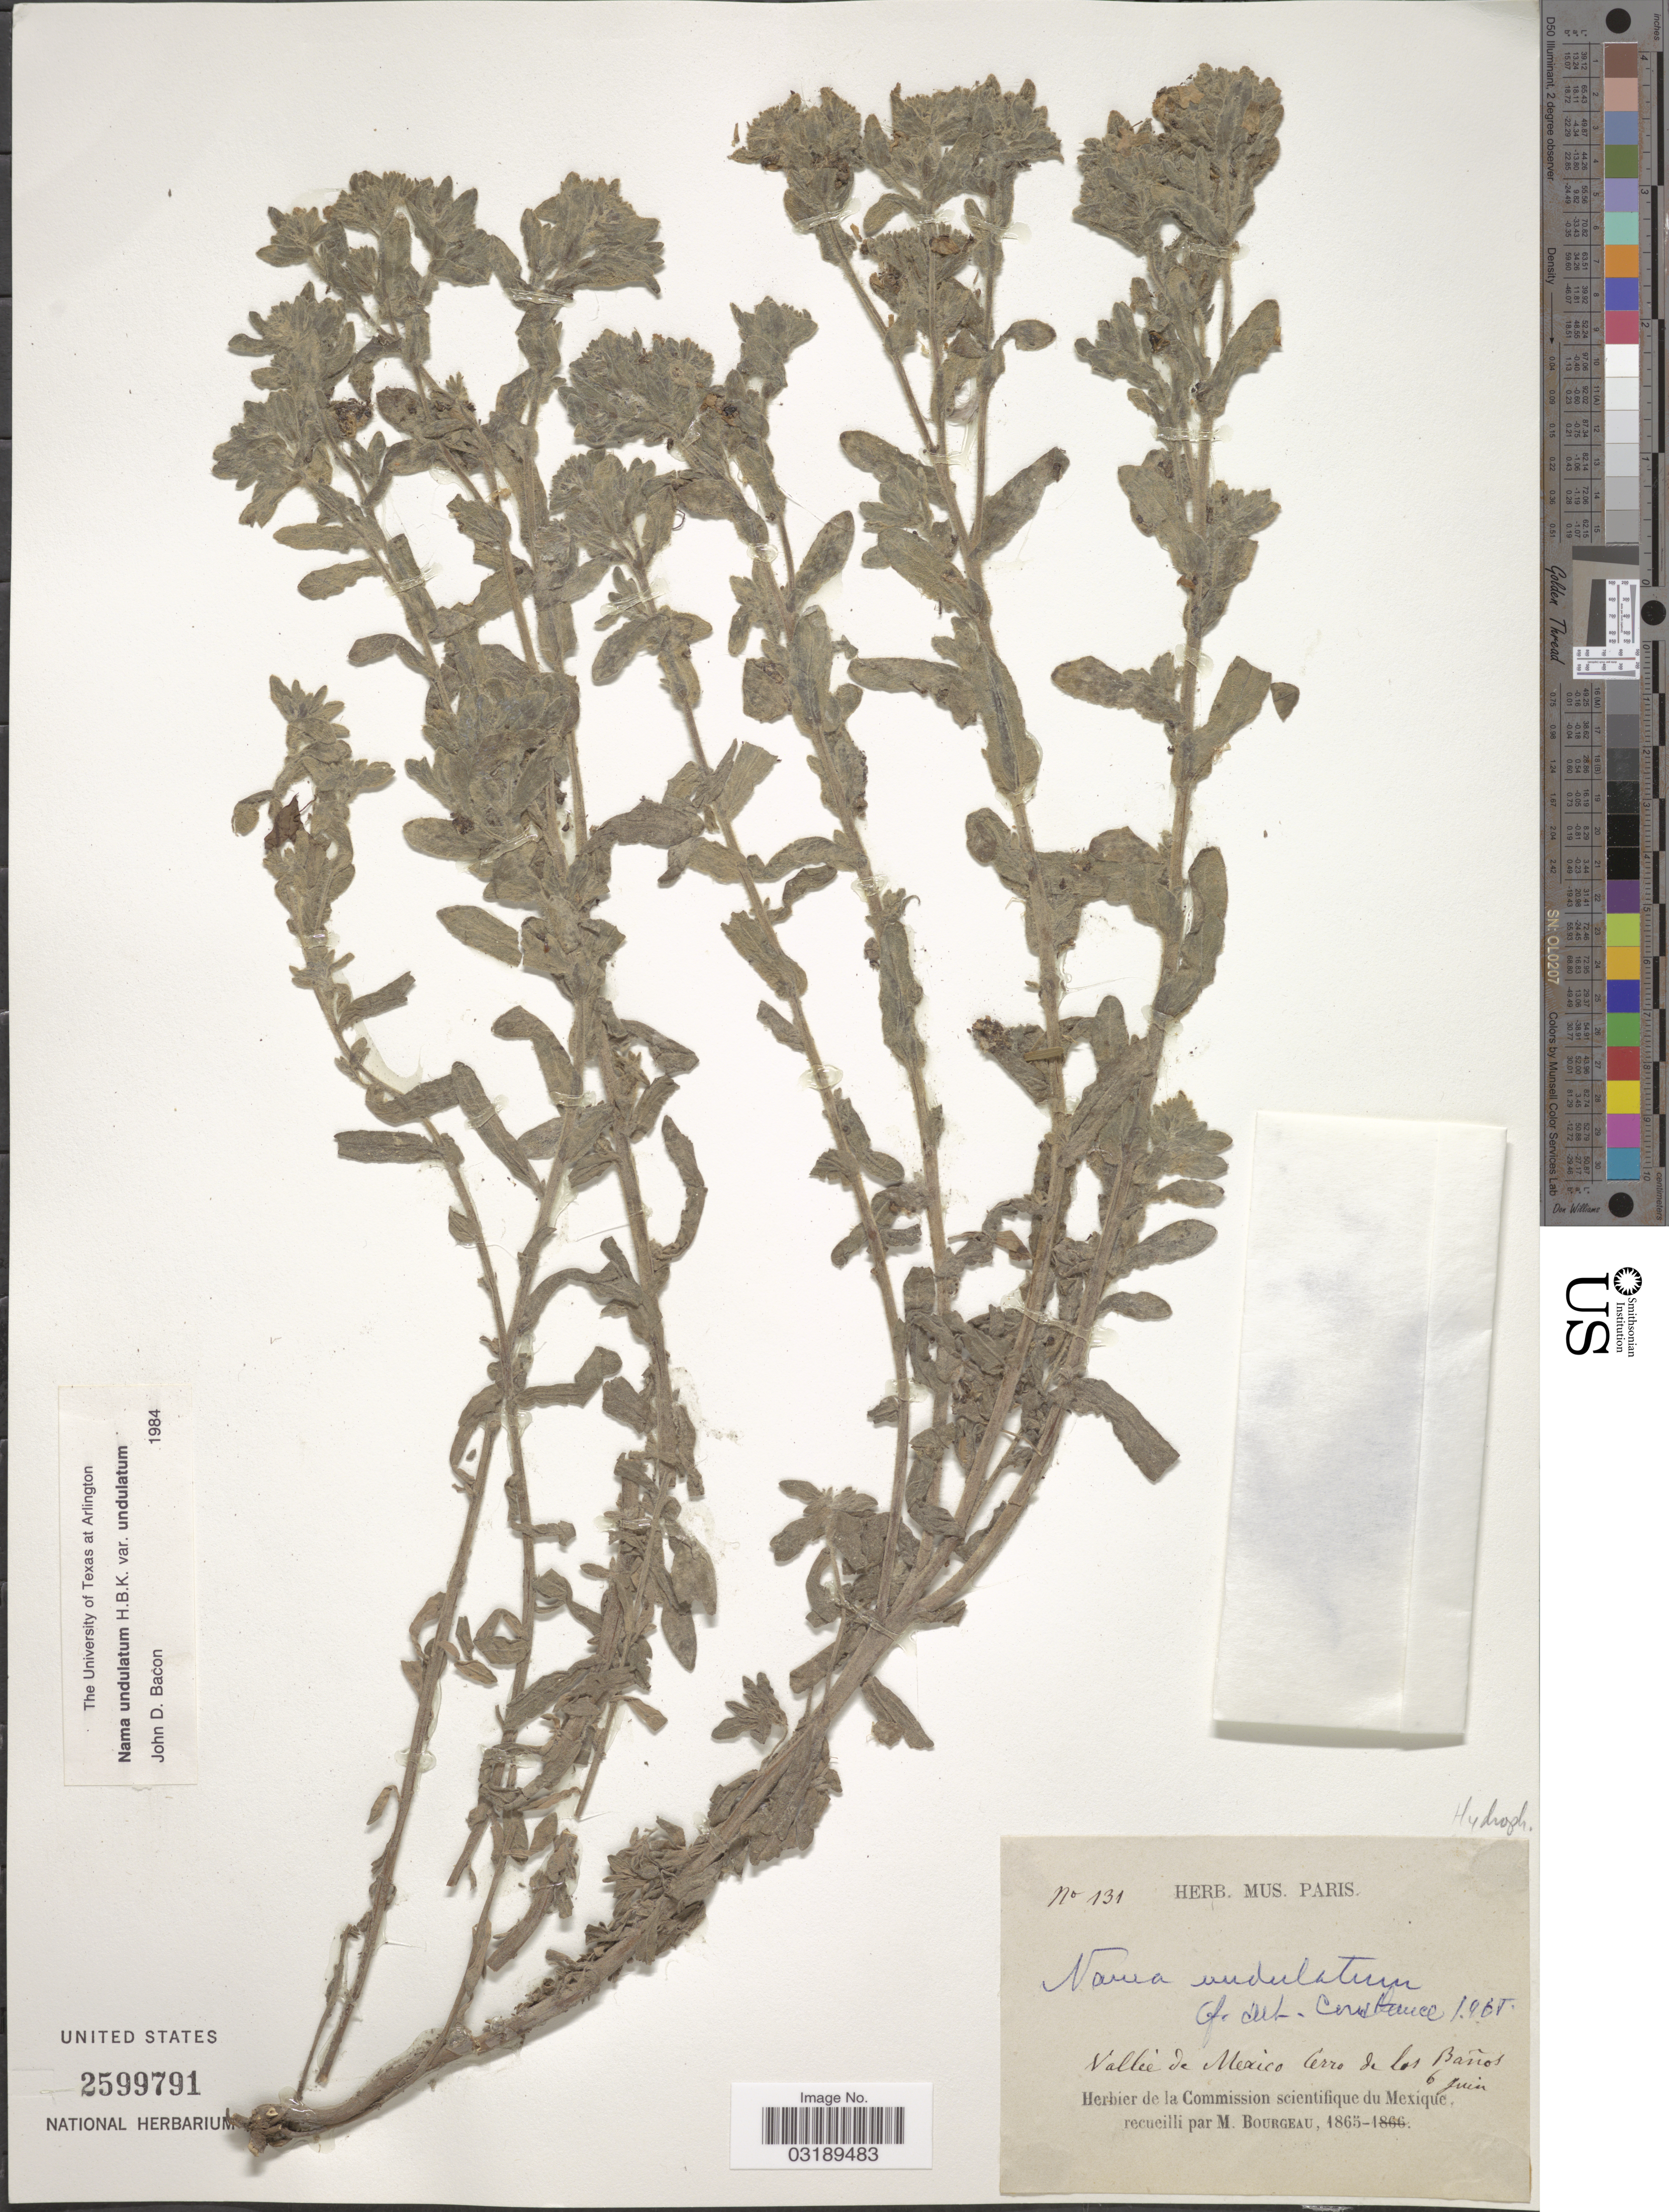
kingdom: Plantae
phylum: Tracheophyta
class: Magnoliopsida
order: Boraginales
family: Namaceae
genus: Nama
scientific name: Nama undulatum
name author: Kunth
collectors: M. Bourgeau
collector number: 131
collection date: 1865-06-06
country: Mexico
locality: Vallée de Mexico Cerro de los Baños.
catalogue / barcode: US 2599791